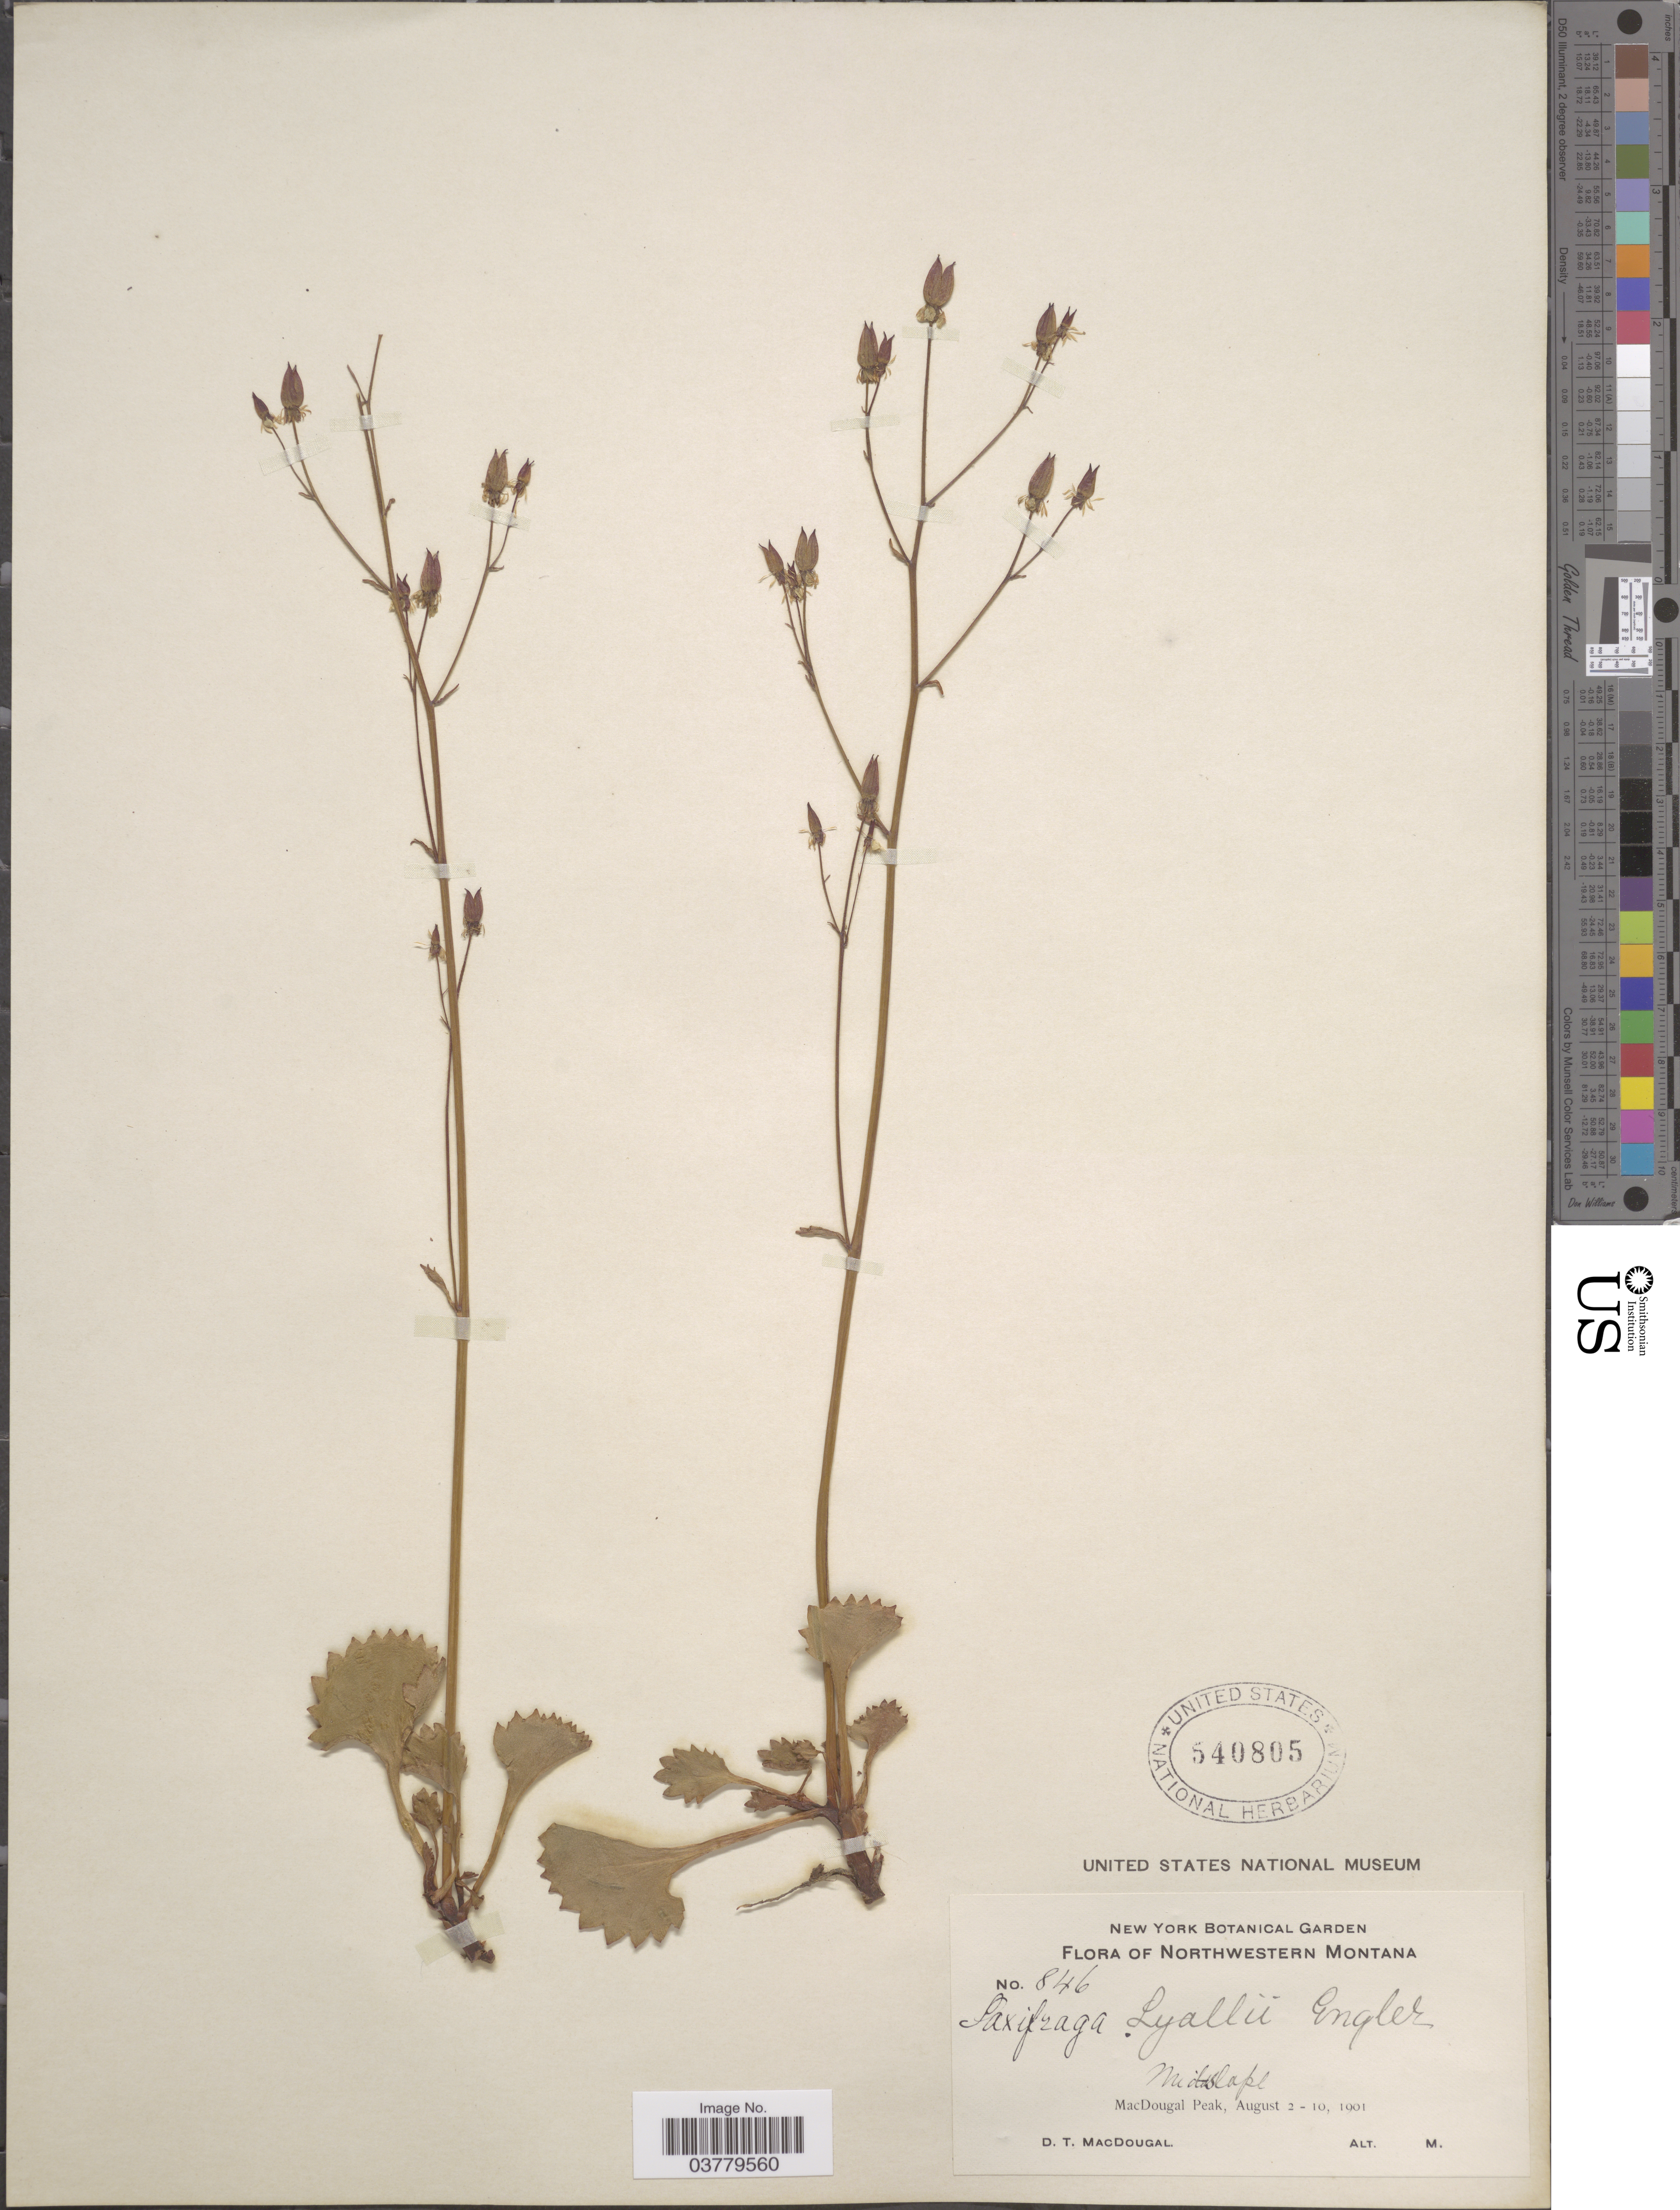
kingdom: Plantae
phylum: Tracheophyta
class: Magnoliopsida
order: Saxifragales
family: Saxifragaceae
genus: Micranthes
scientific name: Micranthes lyalii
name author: (Engl.) Small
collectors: D. T. MacDougal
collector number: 846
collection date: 1901-08-02/1901-08-10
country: United States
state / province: Montana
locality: Northwestern Montana. Mid slope.* MacDougal Peak.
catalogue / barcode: US 540805